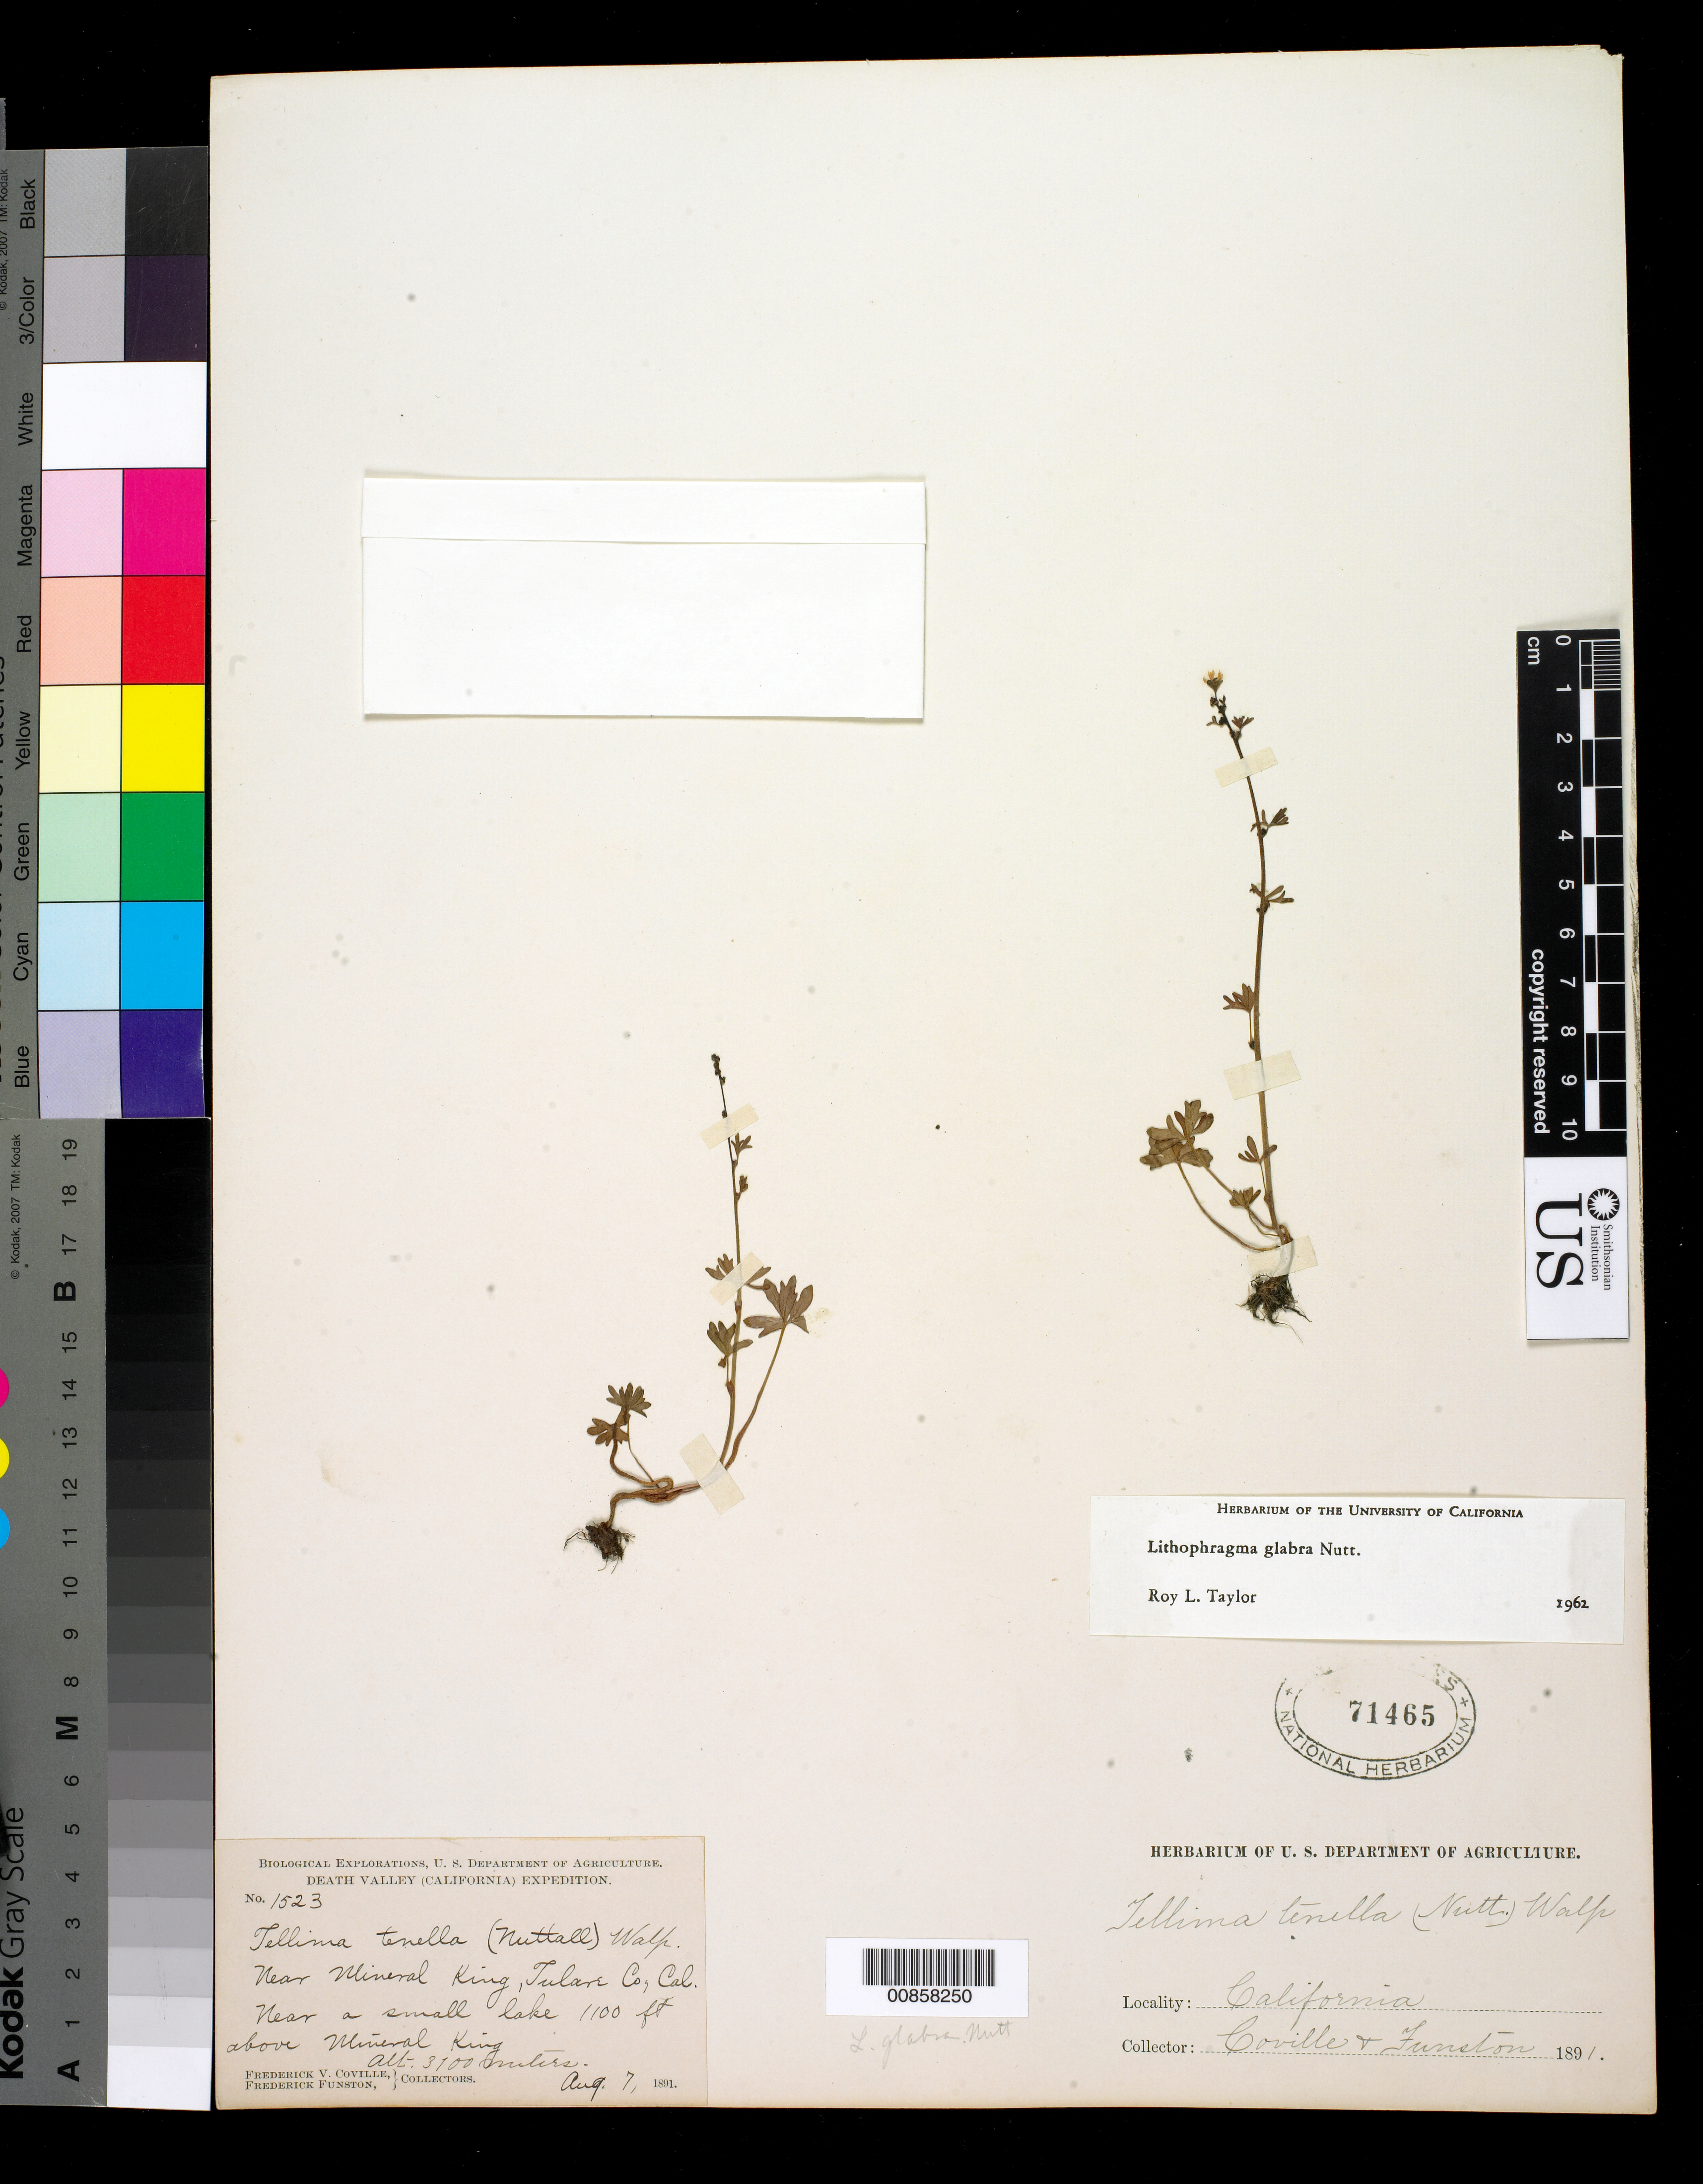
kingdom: Plantae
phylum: Tracheophyta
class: Magnoliopsida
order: Saxifragales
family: Saxifragaceae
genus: Lithophragma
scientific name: Lithophragma glabrum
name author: Nutt.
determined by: Taylor, R. L.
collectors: F. V. Coville & F. Funston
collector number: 1523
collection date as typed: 07 Aug 1891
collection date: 1891-08-07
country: United States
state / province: California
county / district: Tulare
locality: Near a small lake 1100 ft above Mineral king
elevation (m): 3100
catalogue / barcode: US 71465